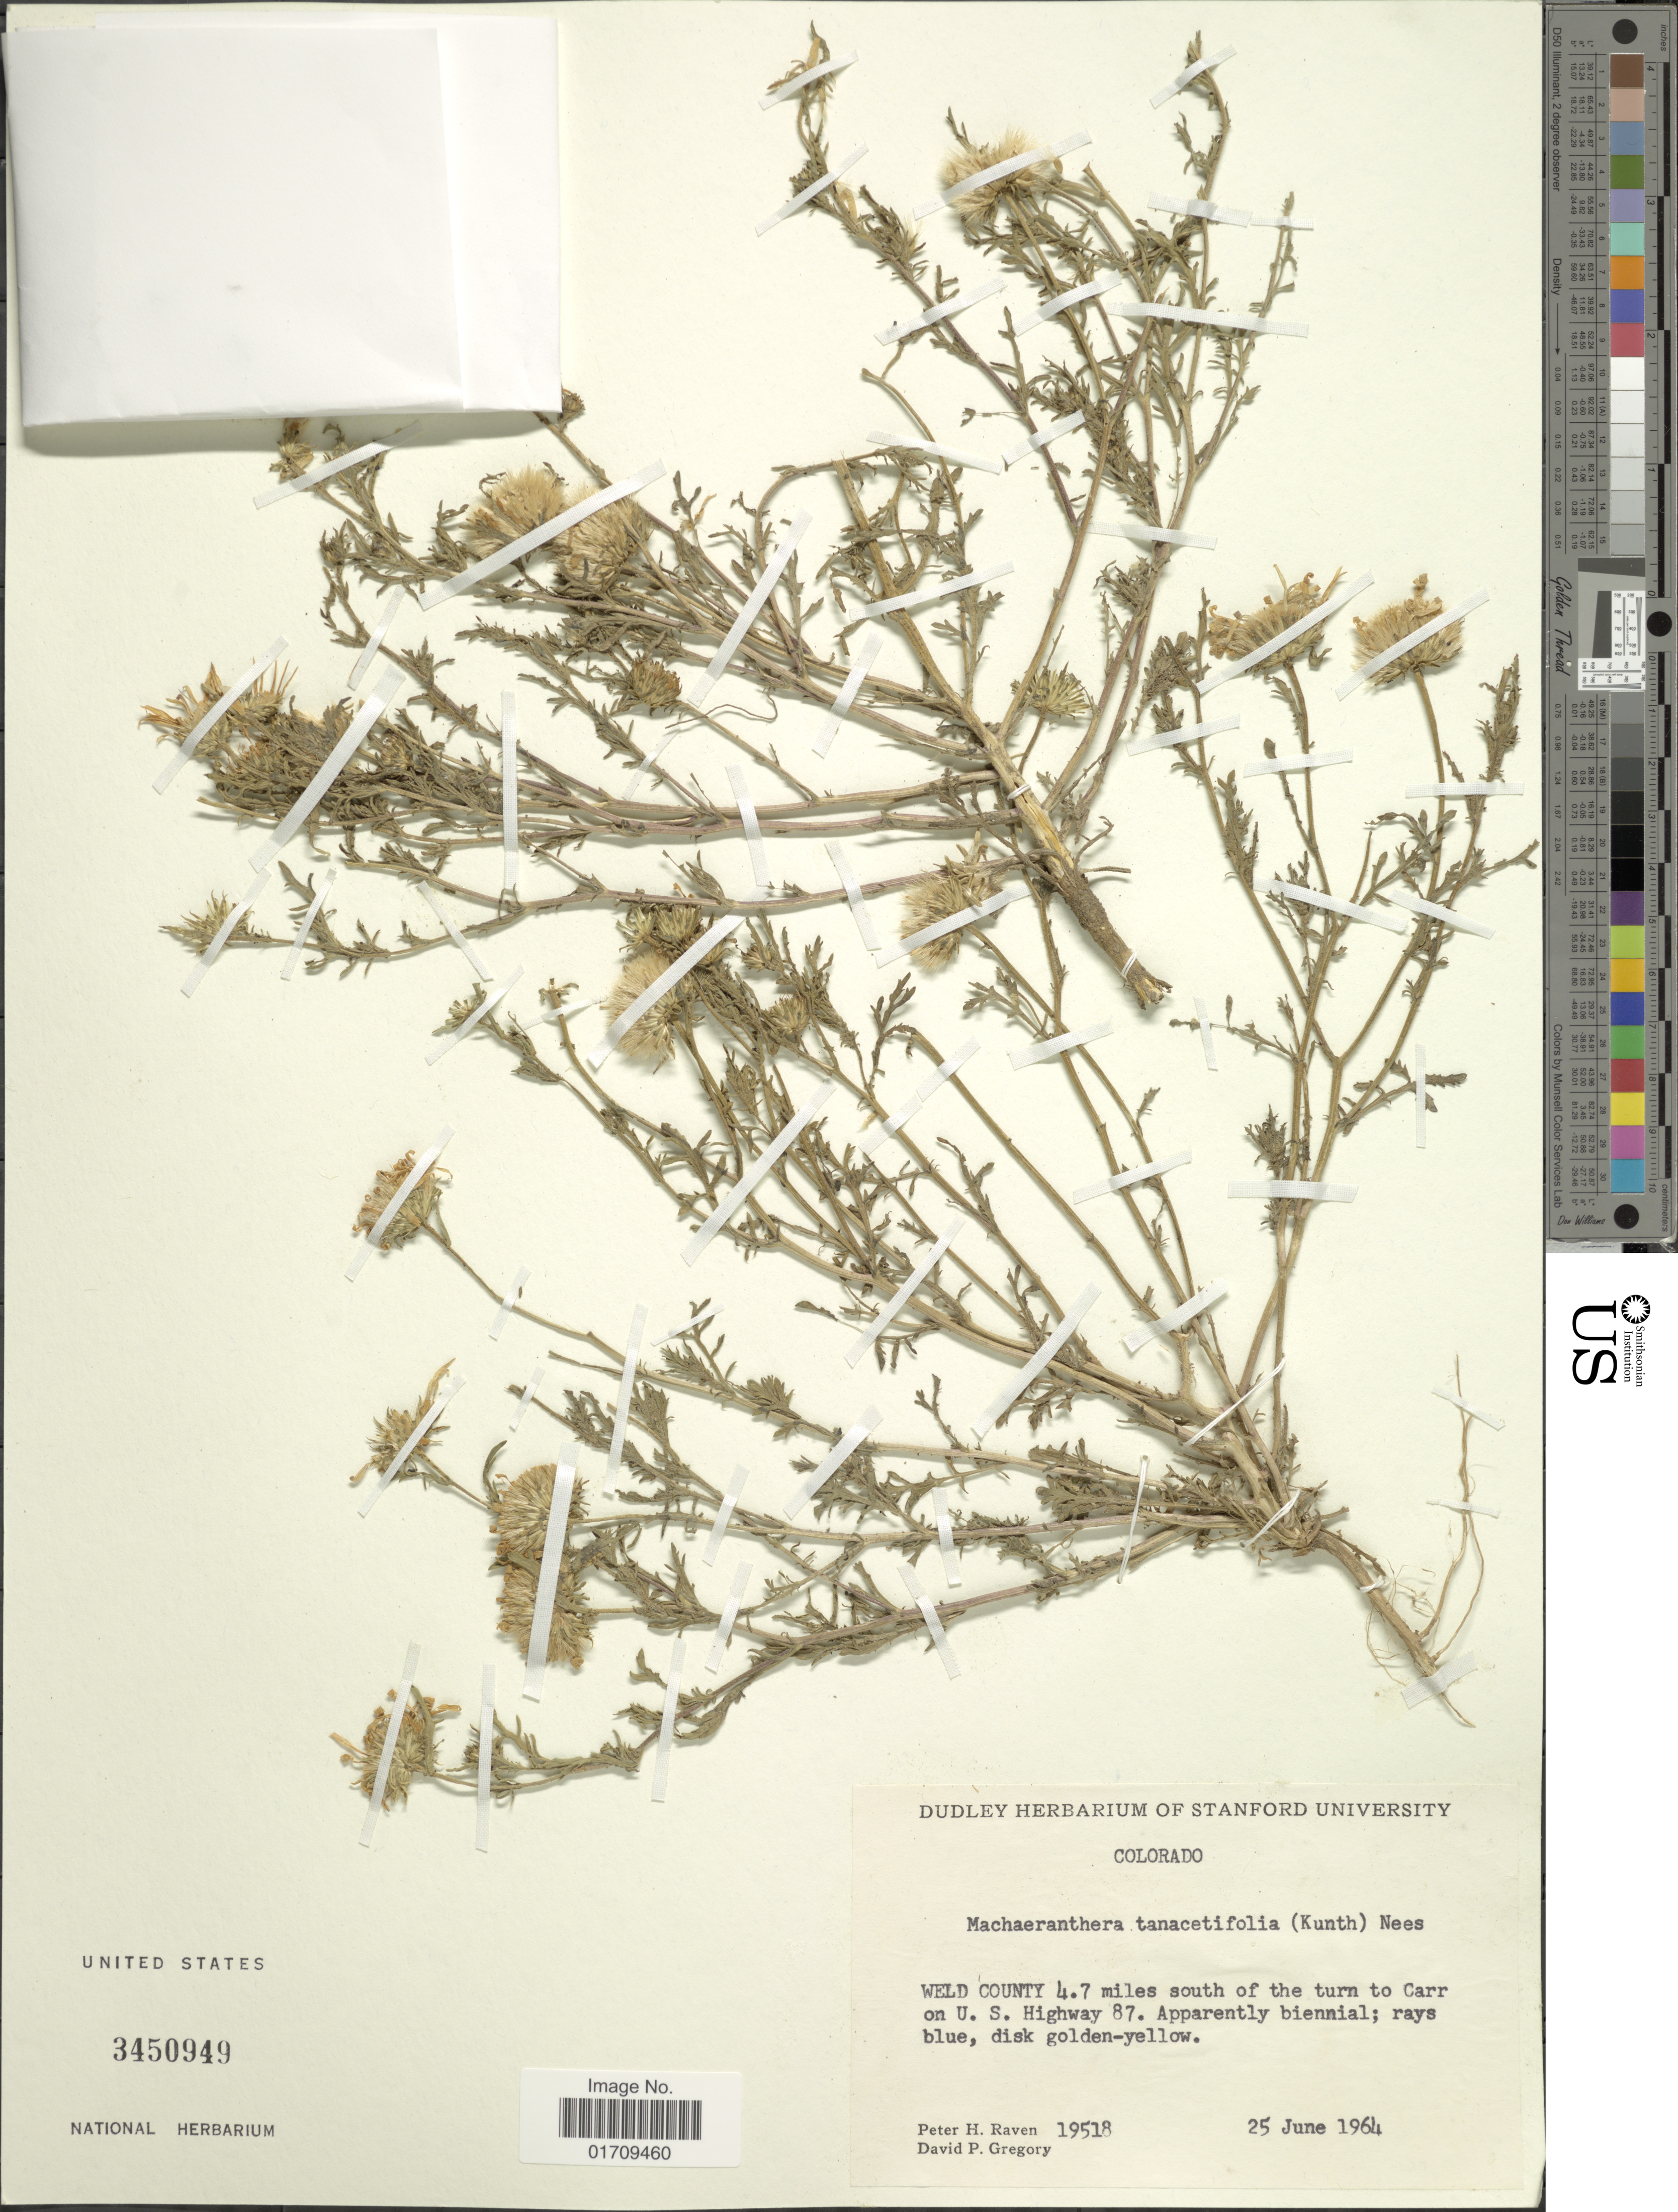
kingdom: Plantae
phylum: Tracheophyta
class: Magnoliopsida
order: Asterales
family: Asteraceae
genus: Machaeranthera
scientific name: Machaeranthera tanacetifolia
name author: (Kunth) Nees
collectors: P. Raven & D. Gregory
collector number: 19518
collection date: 1964-06-25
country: United States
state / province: Colorado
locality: Weld County 4.7 miles south of the turn to Carron U.S. Highway 87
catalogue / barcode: US 3450949